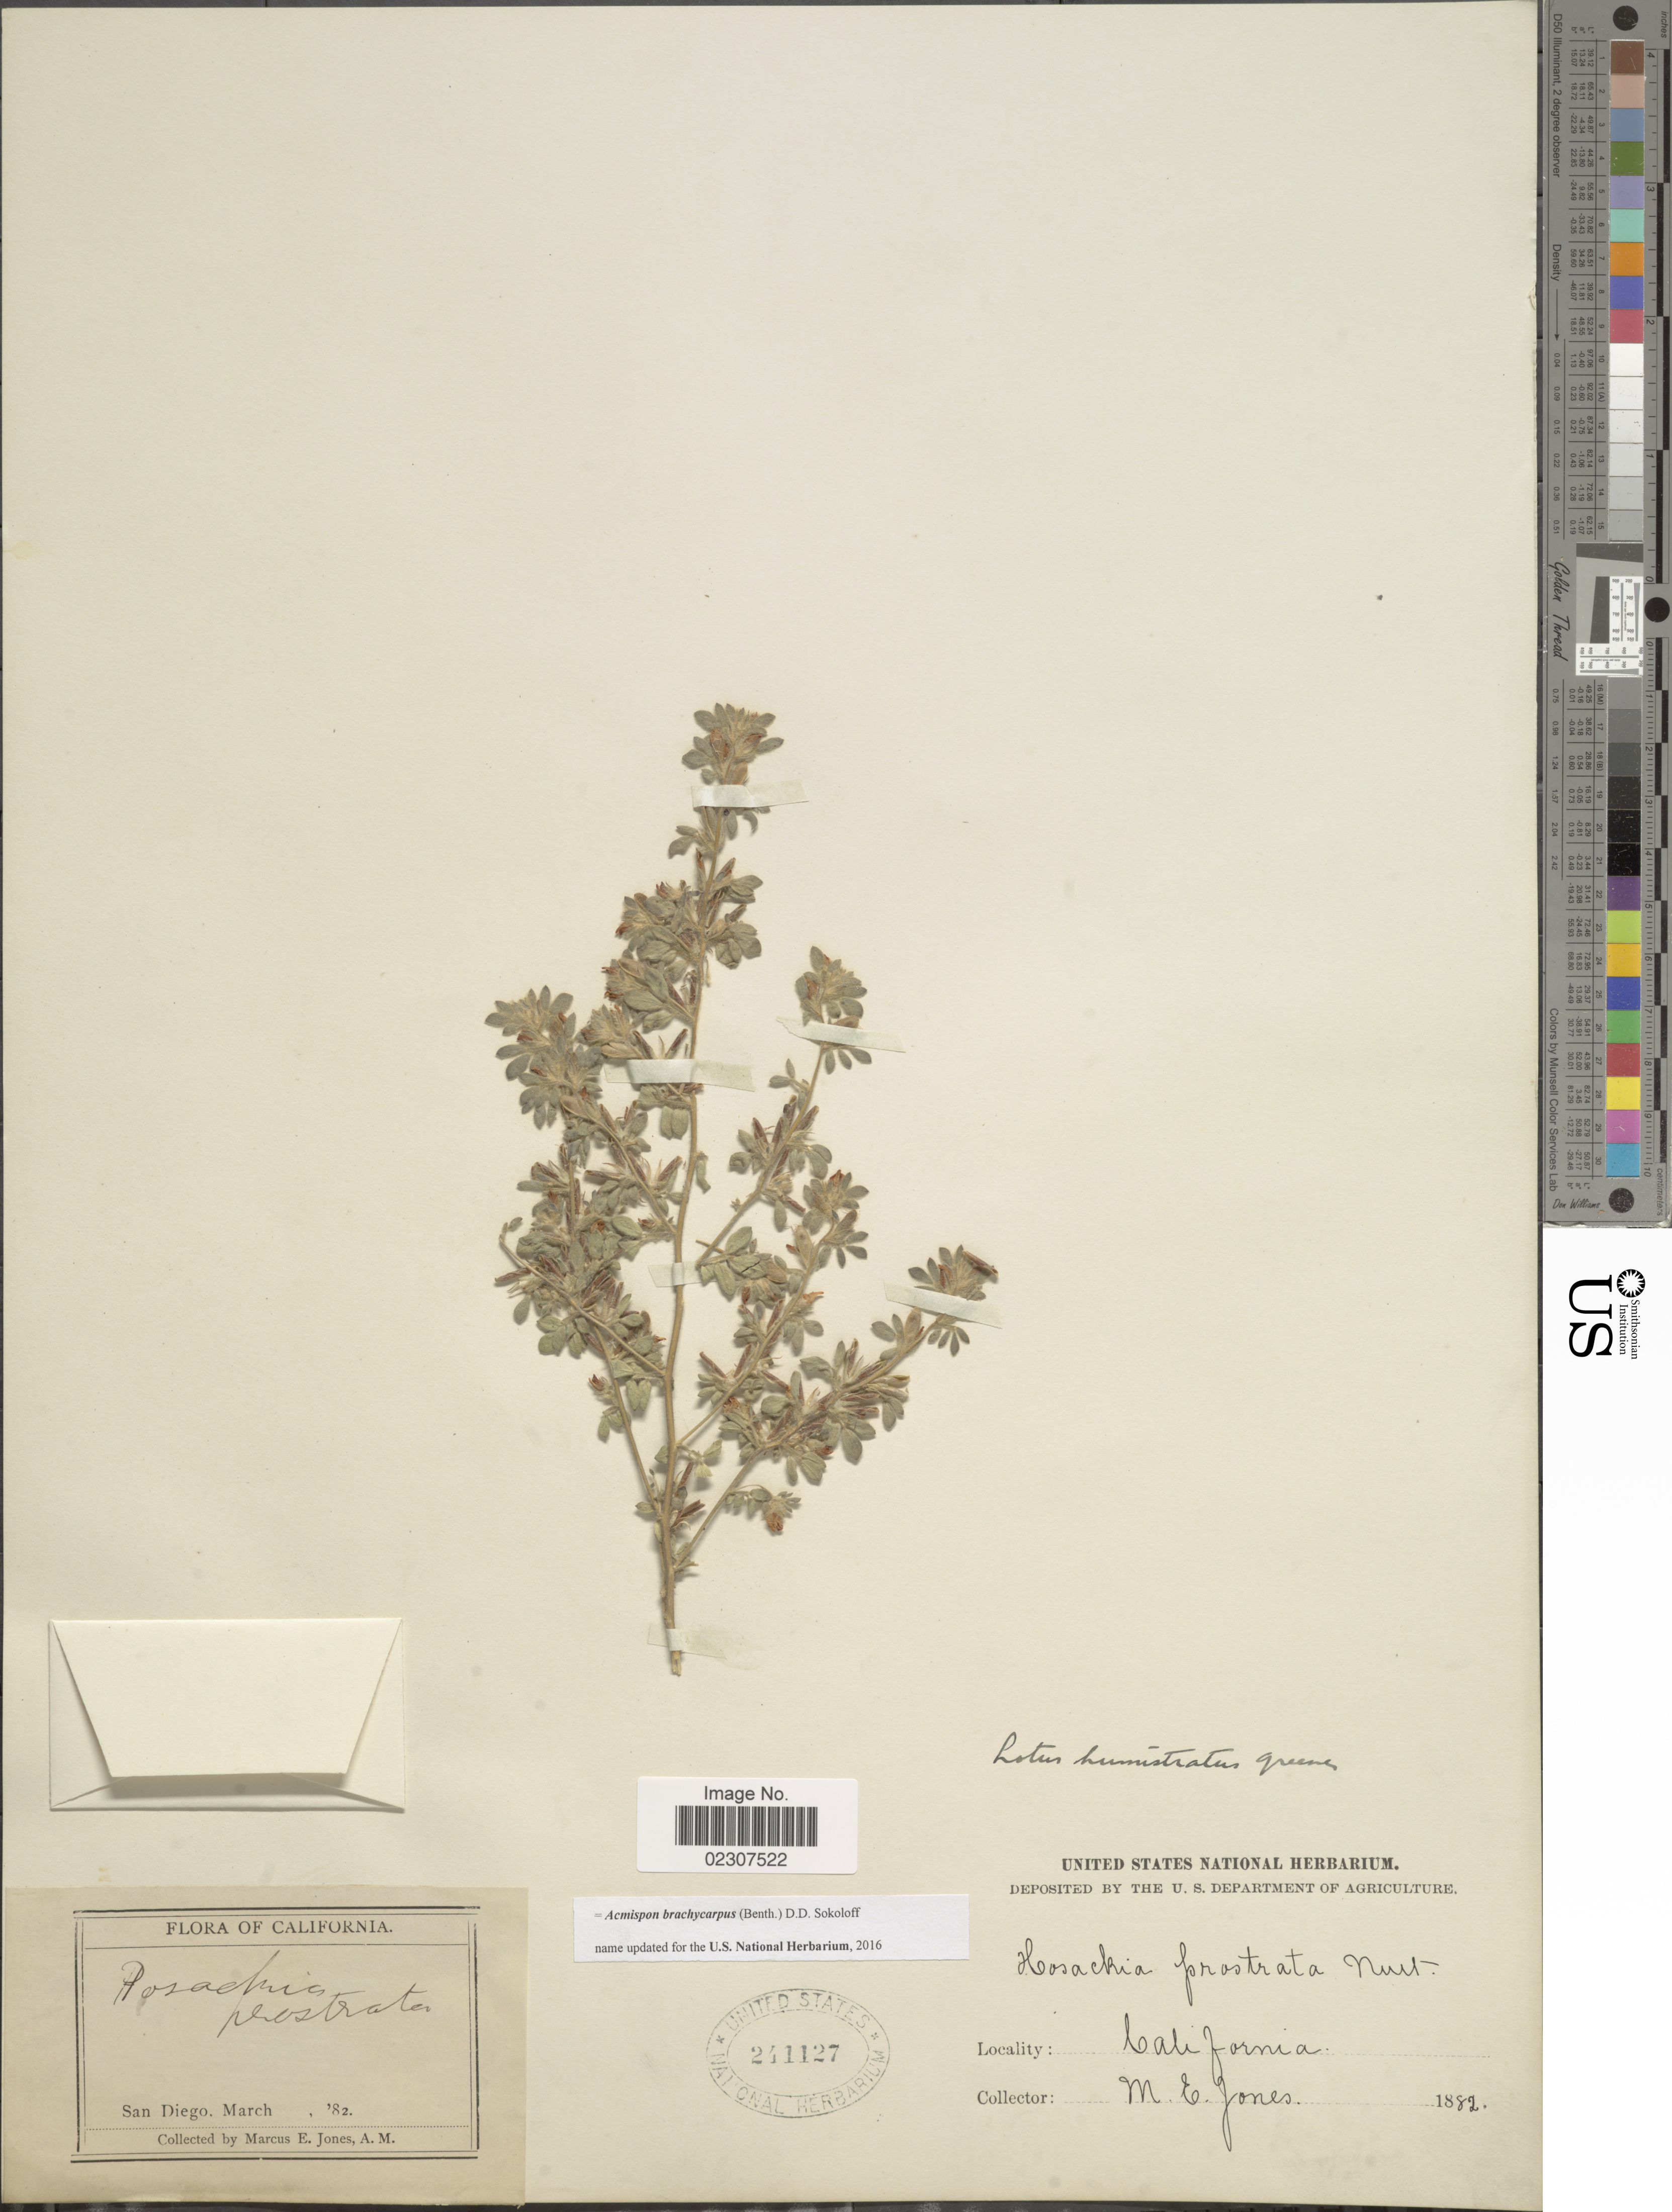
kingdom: Plantae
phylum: Tracheophyta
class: Magnoliopsida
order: Fabales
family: Fabaceae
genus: Acmispon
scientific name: Acmispon brachycarpus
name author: (Benth.) D.D. Sokoloff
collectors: M. E. Jones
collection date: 1882-03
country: United States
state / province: California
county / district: San Diego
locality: San Diego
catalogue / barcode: US 241127